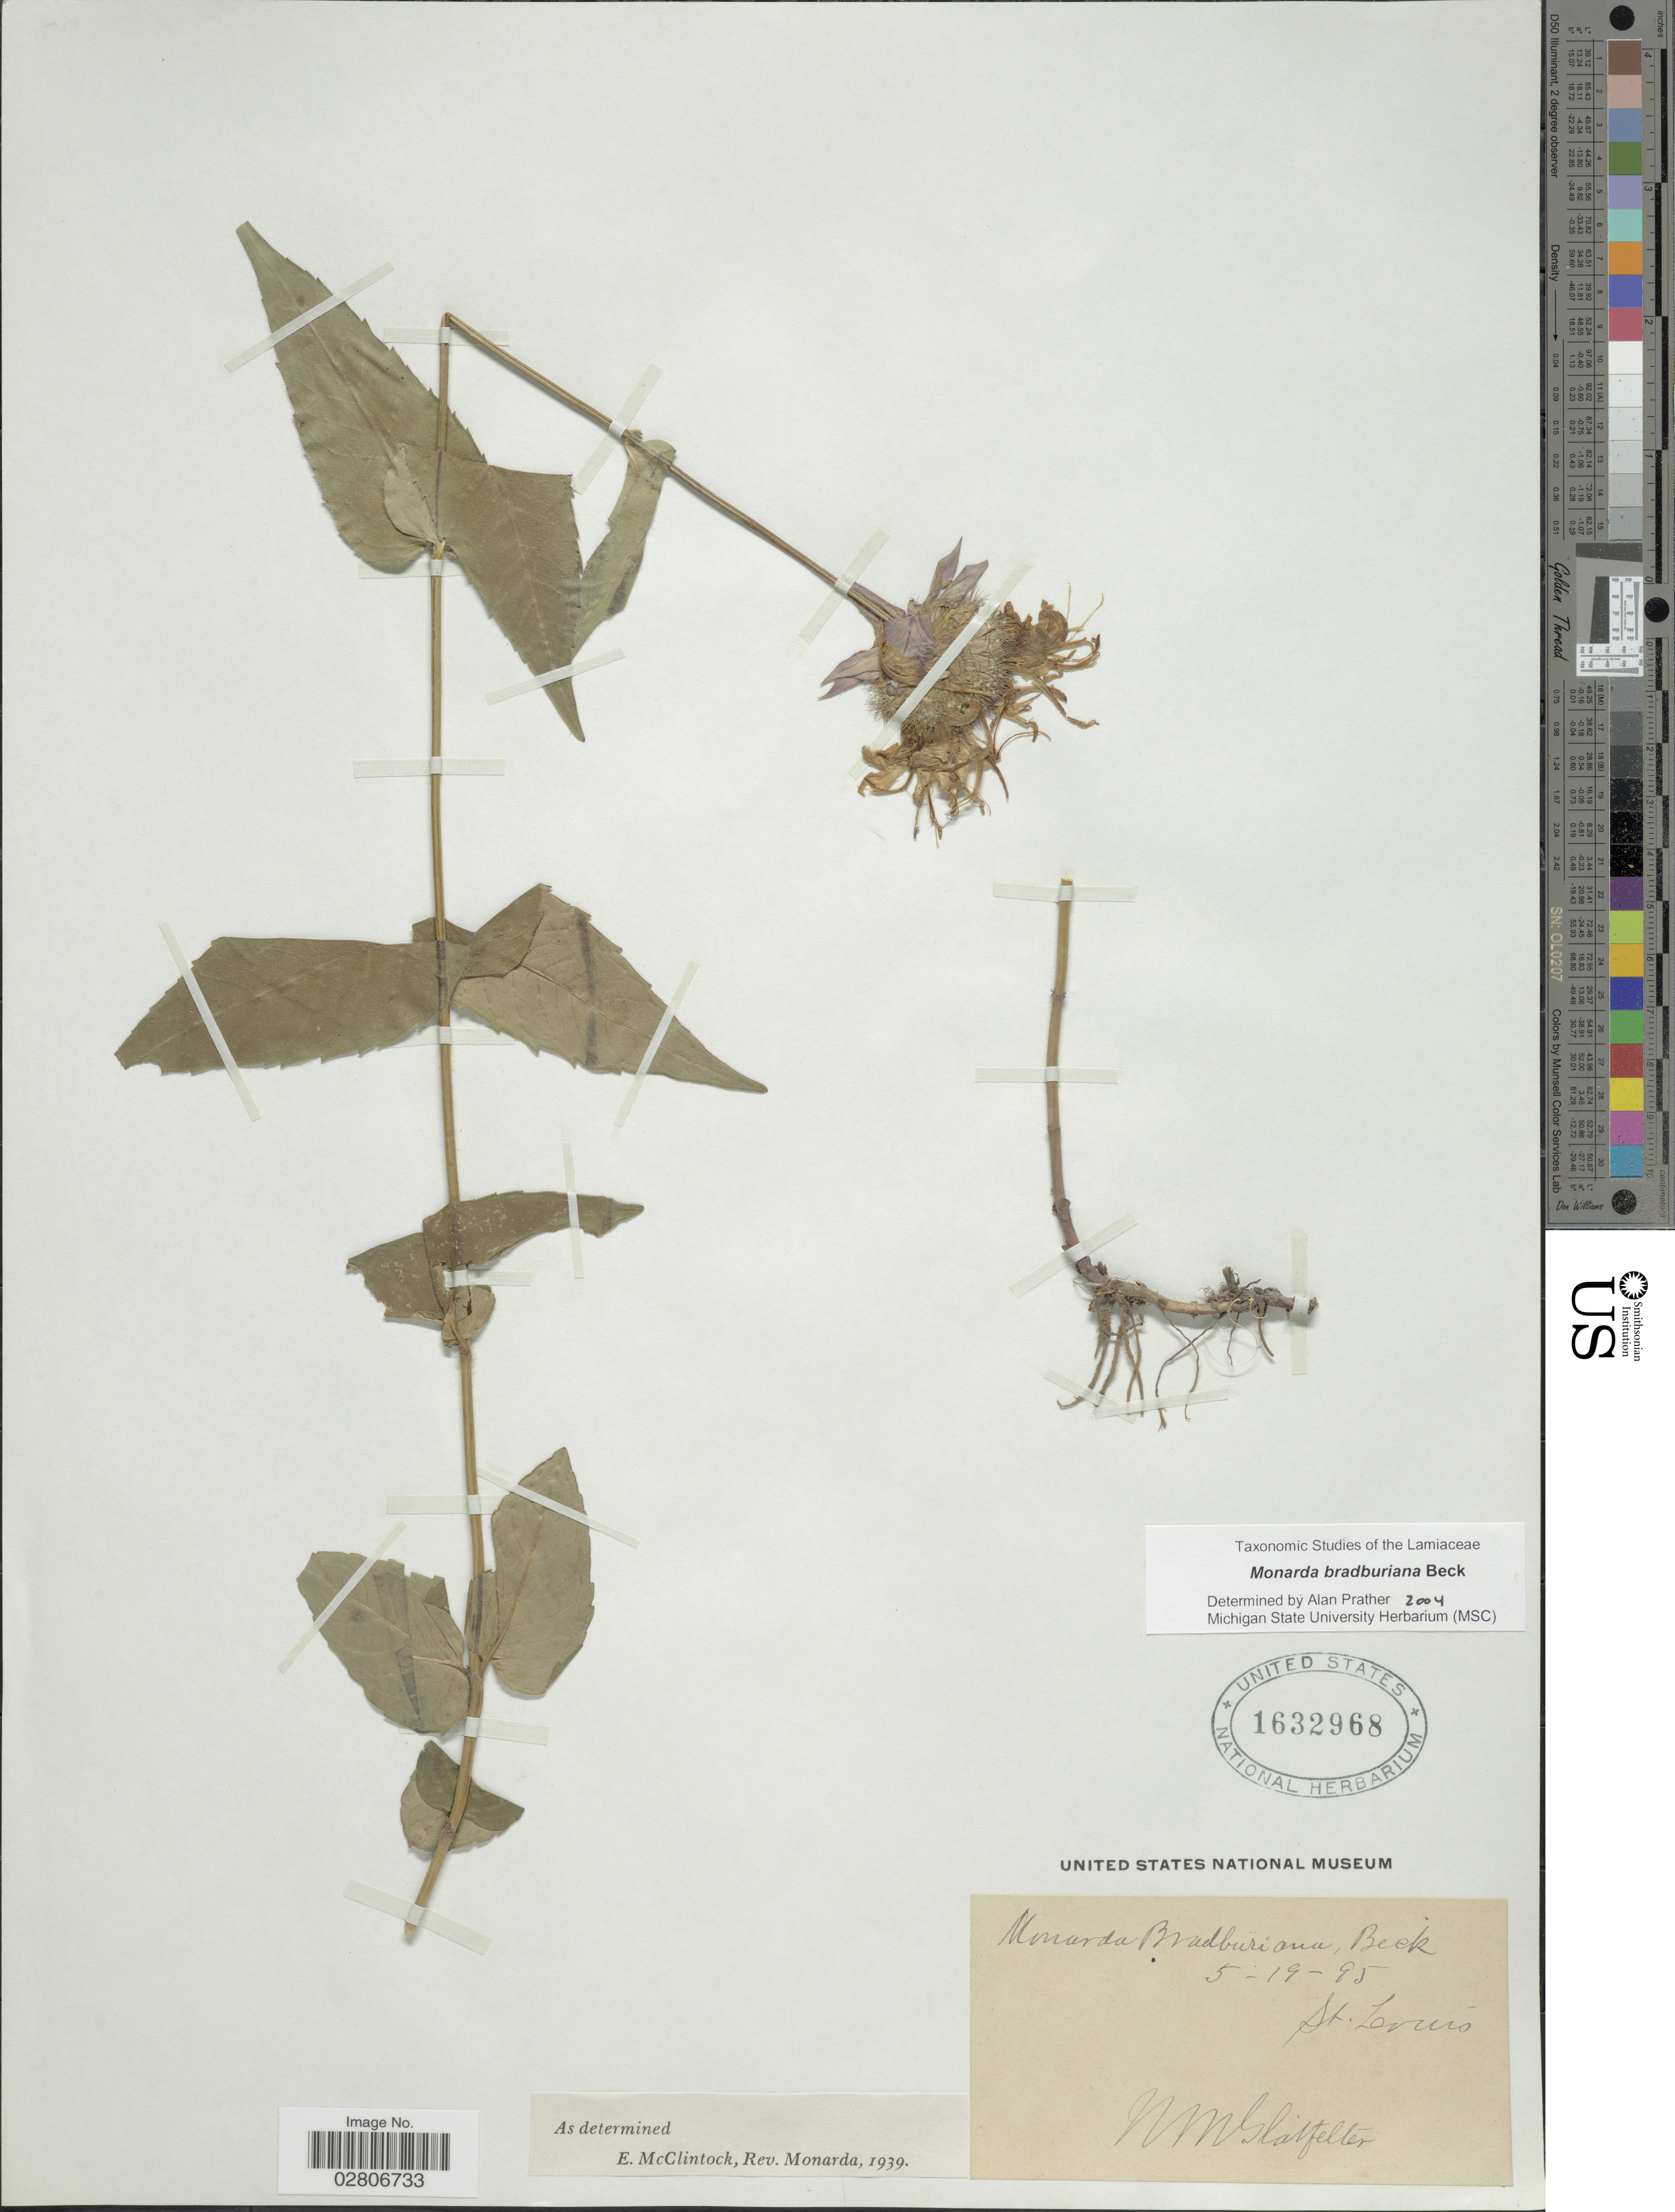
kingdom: Plantae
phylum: Tracheophyta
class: Magnoliopsida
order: Lamiales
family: Lamiaceae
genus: Monarda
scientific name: Monarda bradburiana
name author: L.C. Beck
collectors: N. M. Glatfelter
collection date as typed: Transcribed d/m/y: 19/5/95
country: United States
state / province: Missouri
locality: St. Louis.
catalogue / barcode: US 1632968